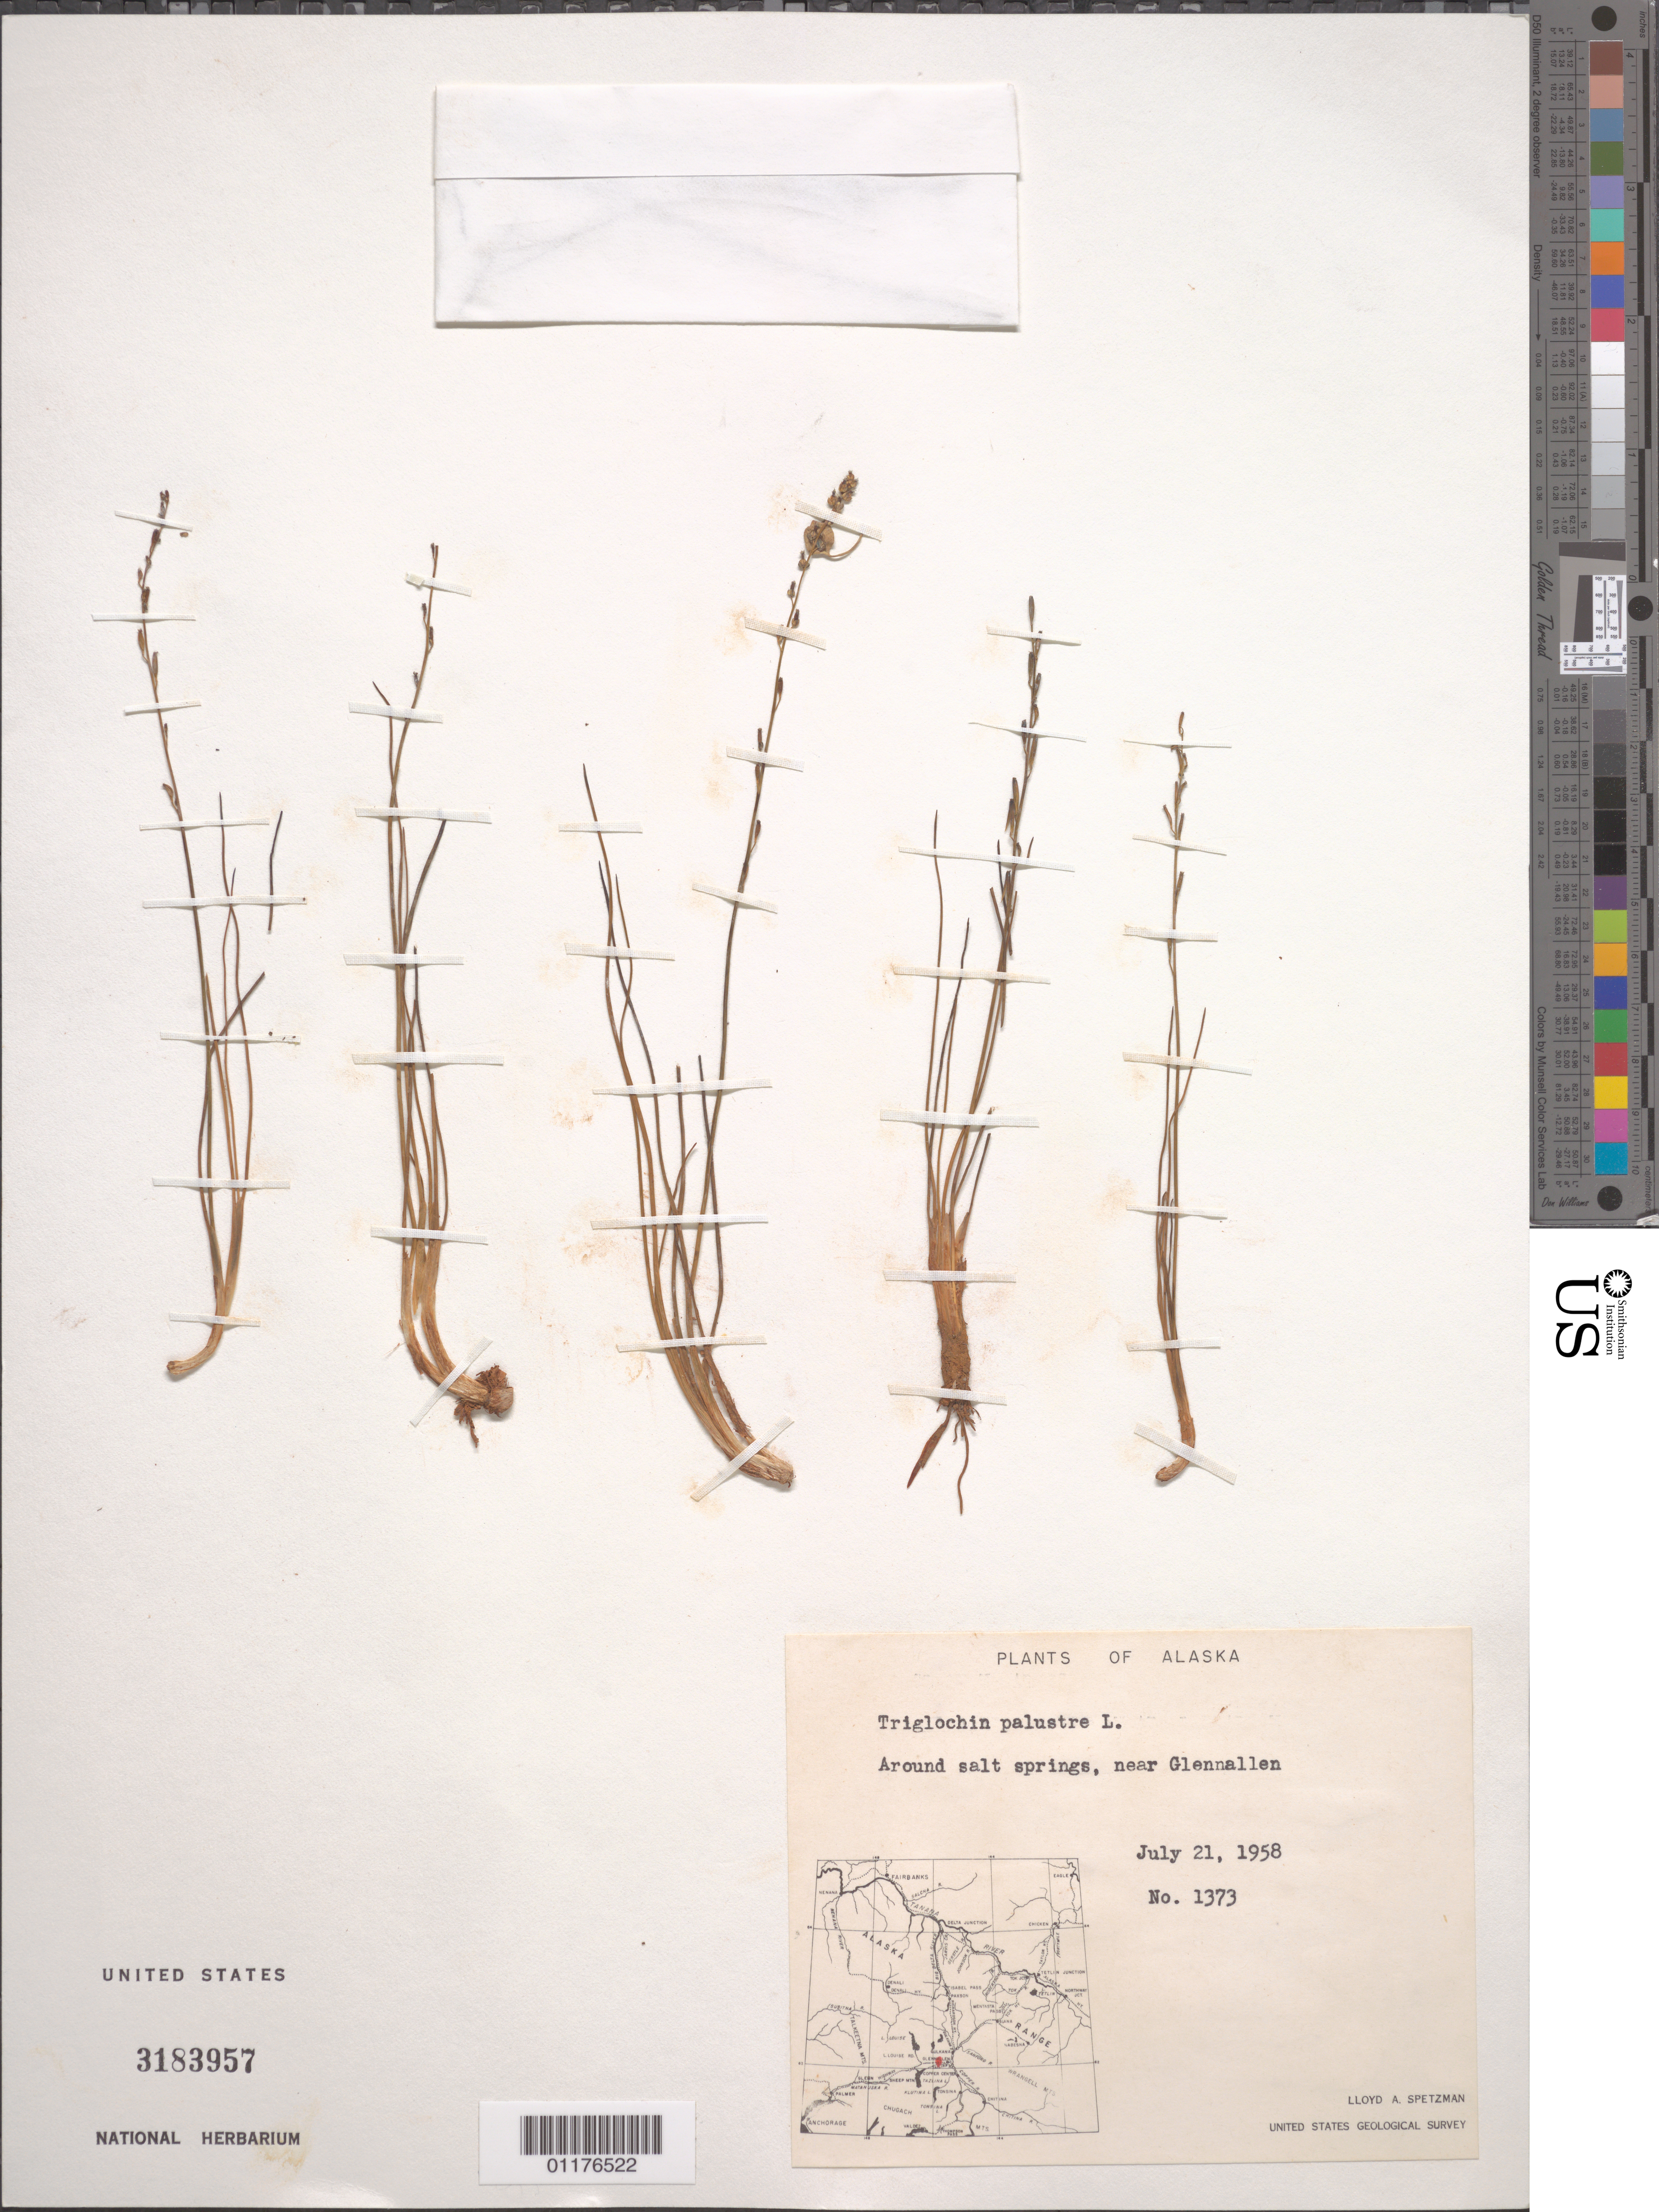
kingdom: Plantae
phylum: Tracheophyta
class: Liliopsida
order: Alismatales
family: Juncaginaceae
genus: Triglochin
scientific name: Triglochin palustris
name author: L.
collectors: L. Spetzman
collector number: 1373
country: United States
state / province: Alaska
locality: Around salt springs, near Glennallen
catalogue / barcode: US 3183957